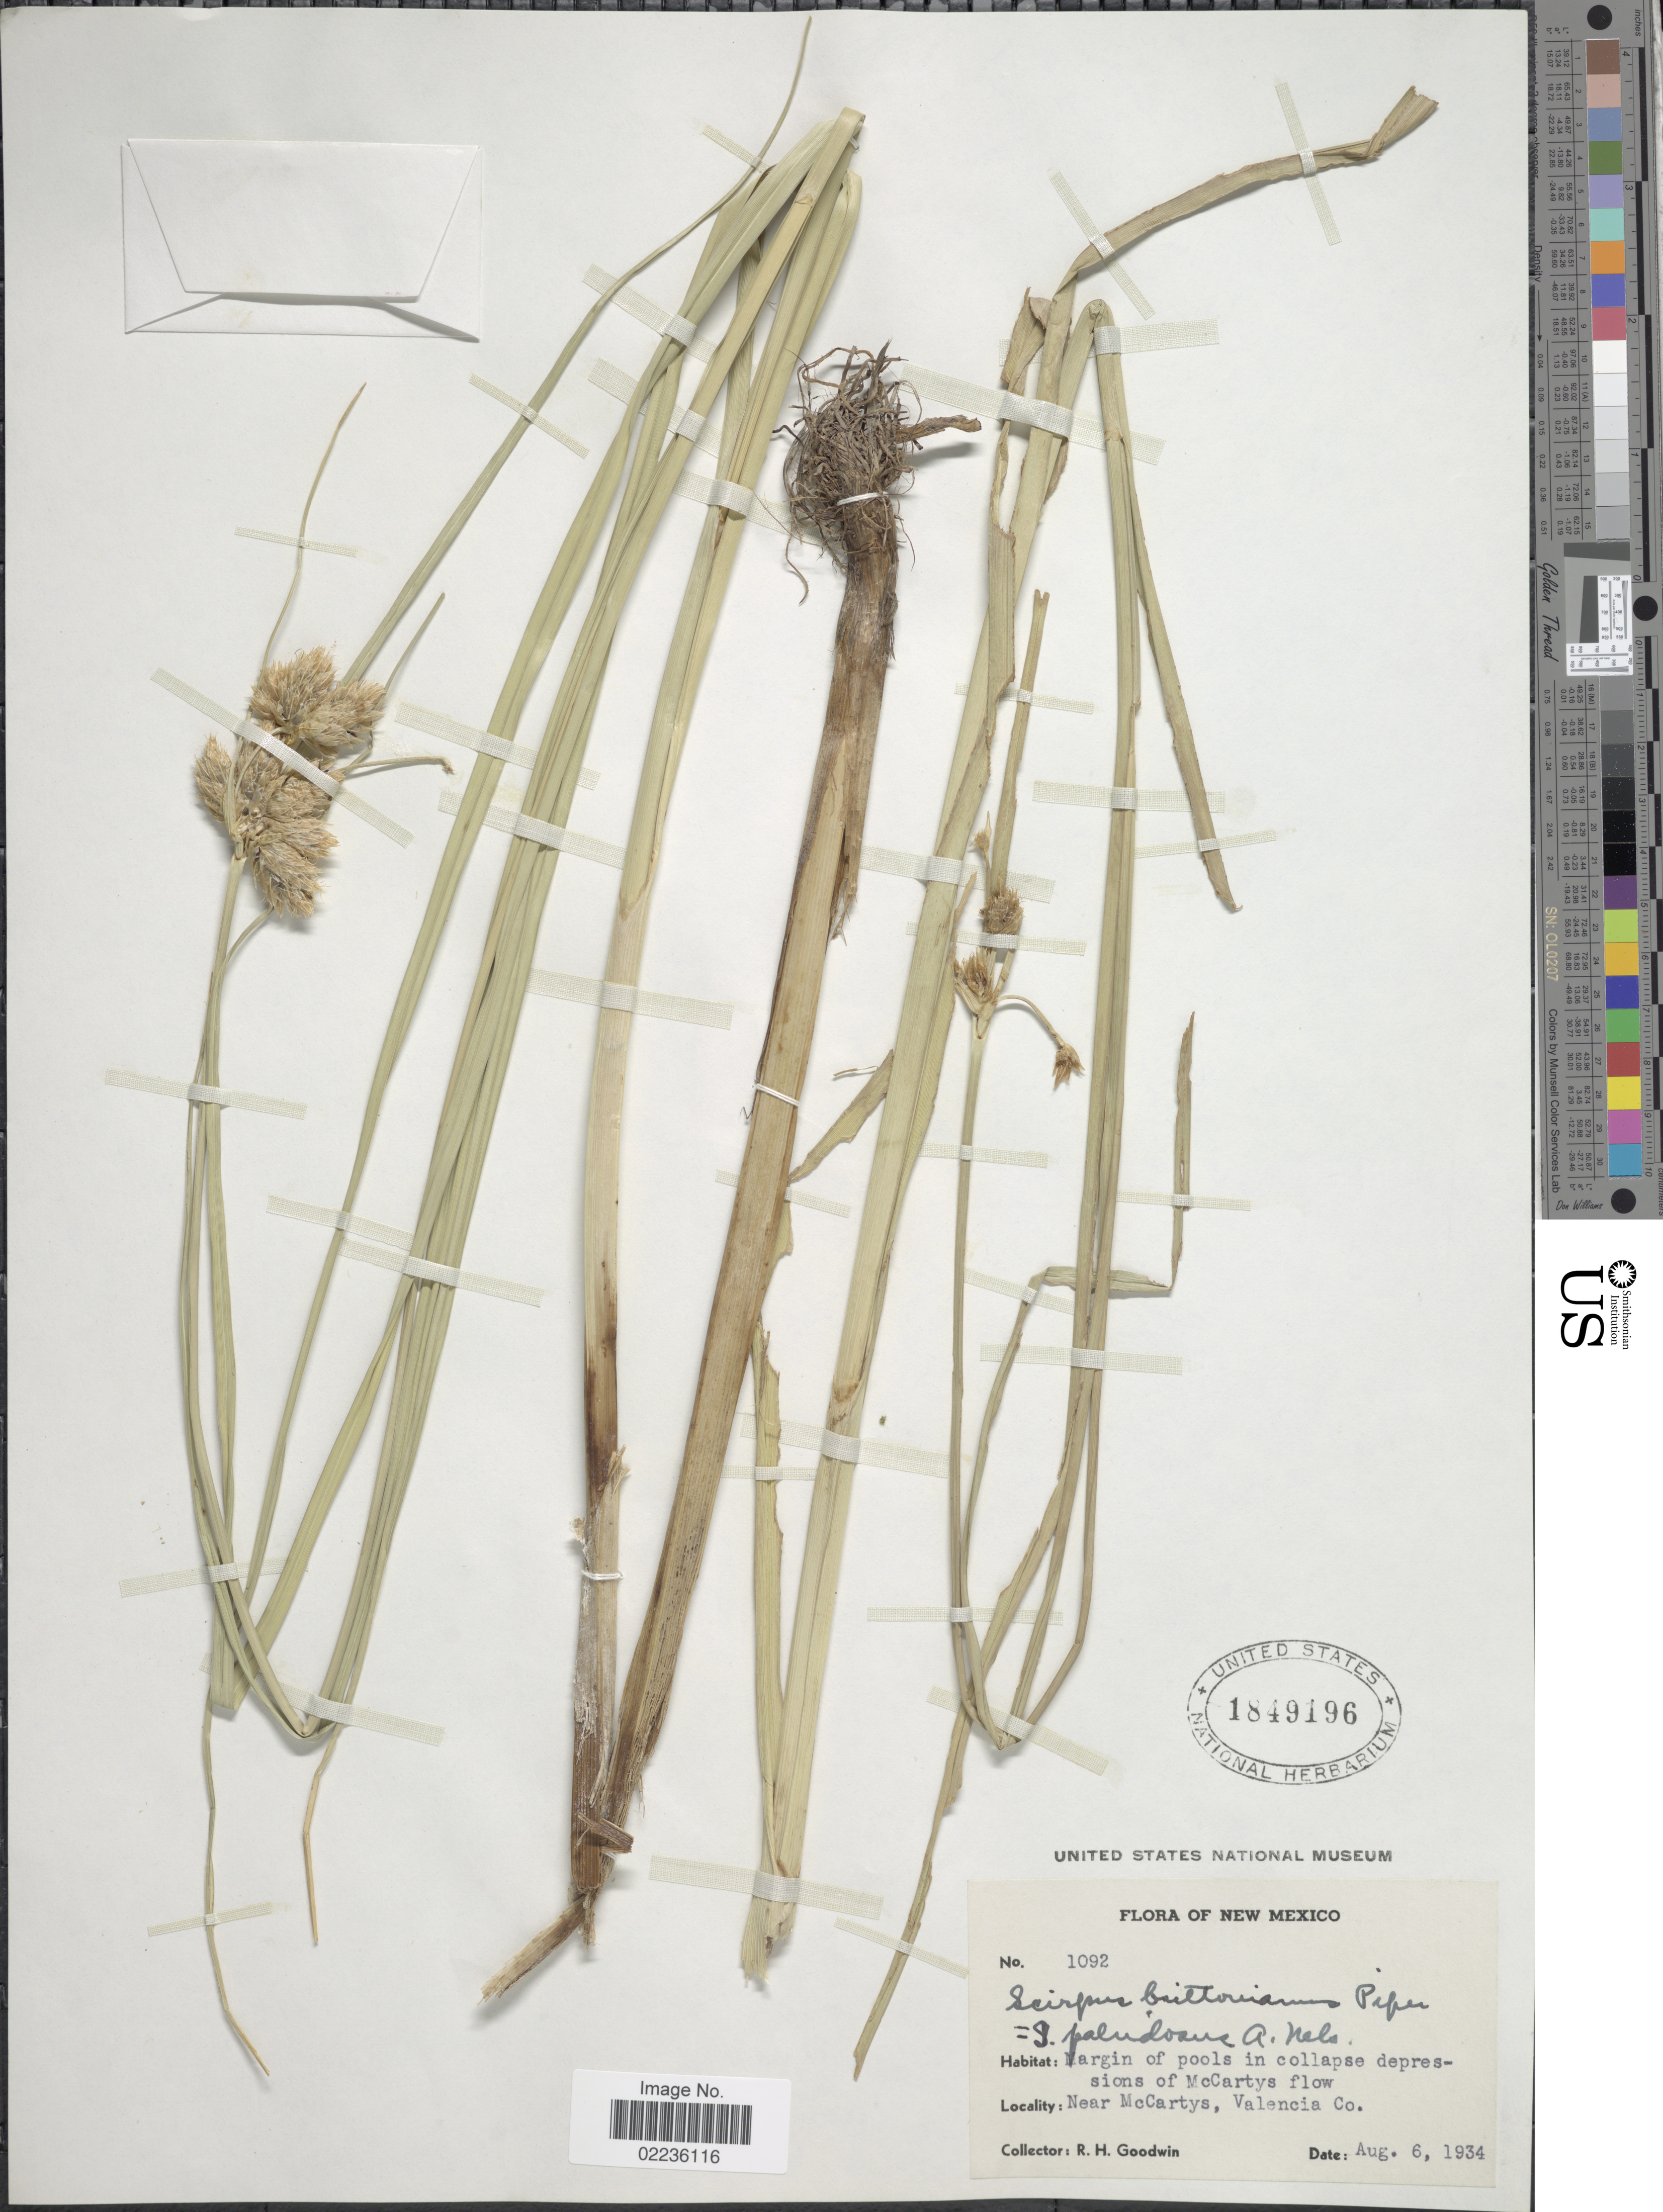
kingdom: Plantae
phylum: Tracheophyta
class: Liliopsida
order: Poales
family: Cyperaceae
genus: Bolboschoenus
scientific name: Bolboschoenus maritimus subsp. paludosus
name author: (A. Nelson) T. Koyama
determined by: Strong, M. T., (US), Smithsonian Institution - National Museum of Natural History (UNITED STATES)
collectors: R. Goodwin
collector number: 1092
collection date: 1934-08-06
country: United States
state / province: New Mexico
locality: Near McCartys, Valencia Co,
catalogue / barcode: US 1849196